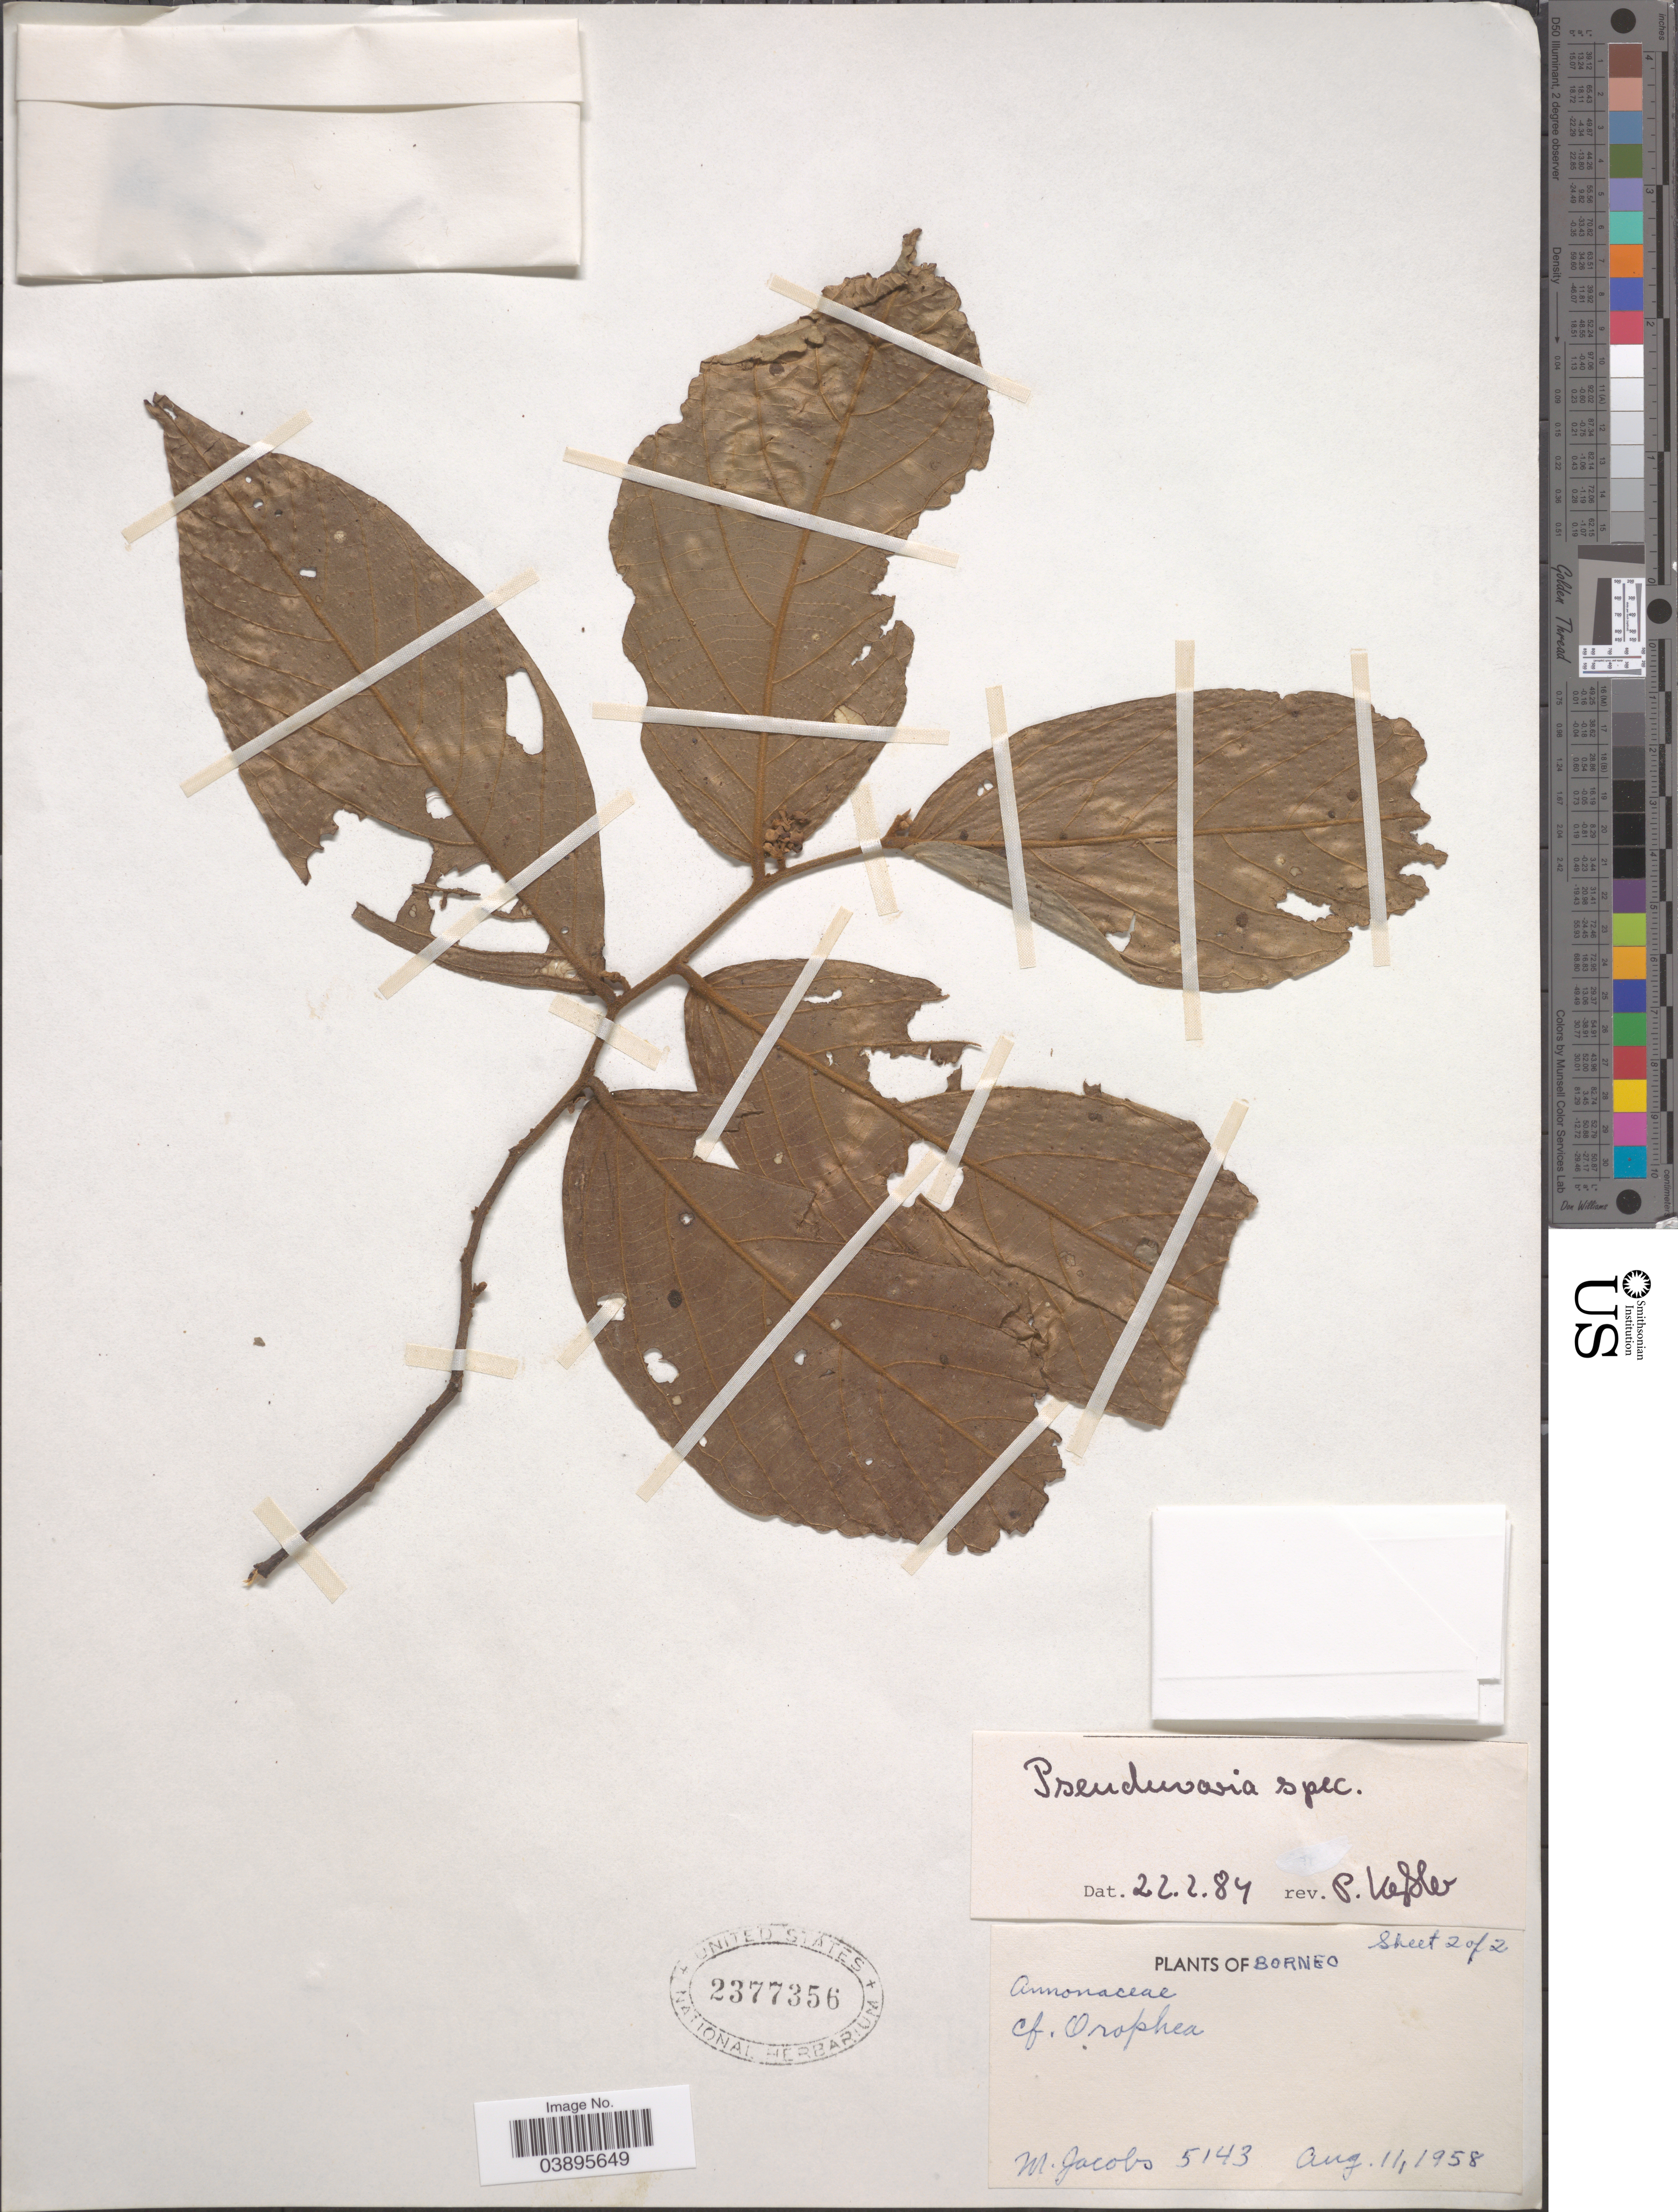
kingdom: Plantae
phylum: Tracheophyta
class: Magnoliopsida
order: Magnoliales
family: Annonaceae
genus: Pseuduvaria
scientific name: Pseuduvaria sp.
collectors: M. Jacobs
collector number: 5143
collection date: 1958-08-11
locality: Borneo.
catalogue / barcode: US 2377356